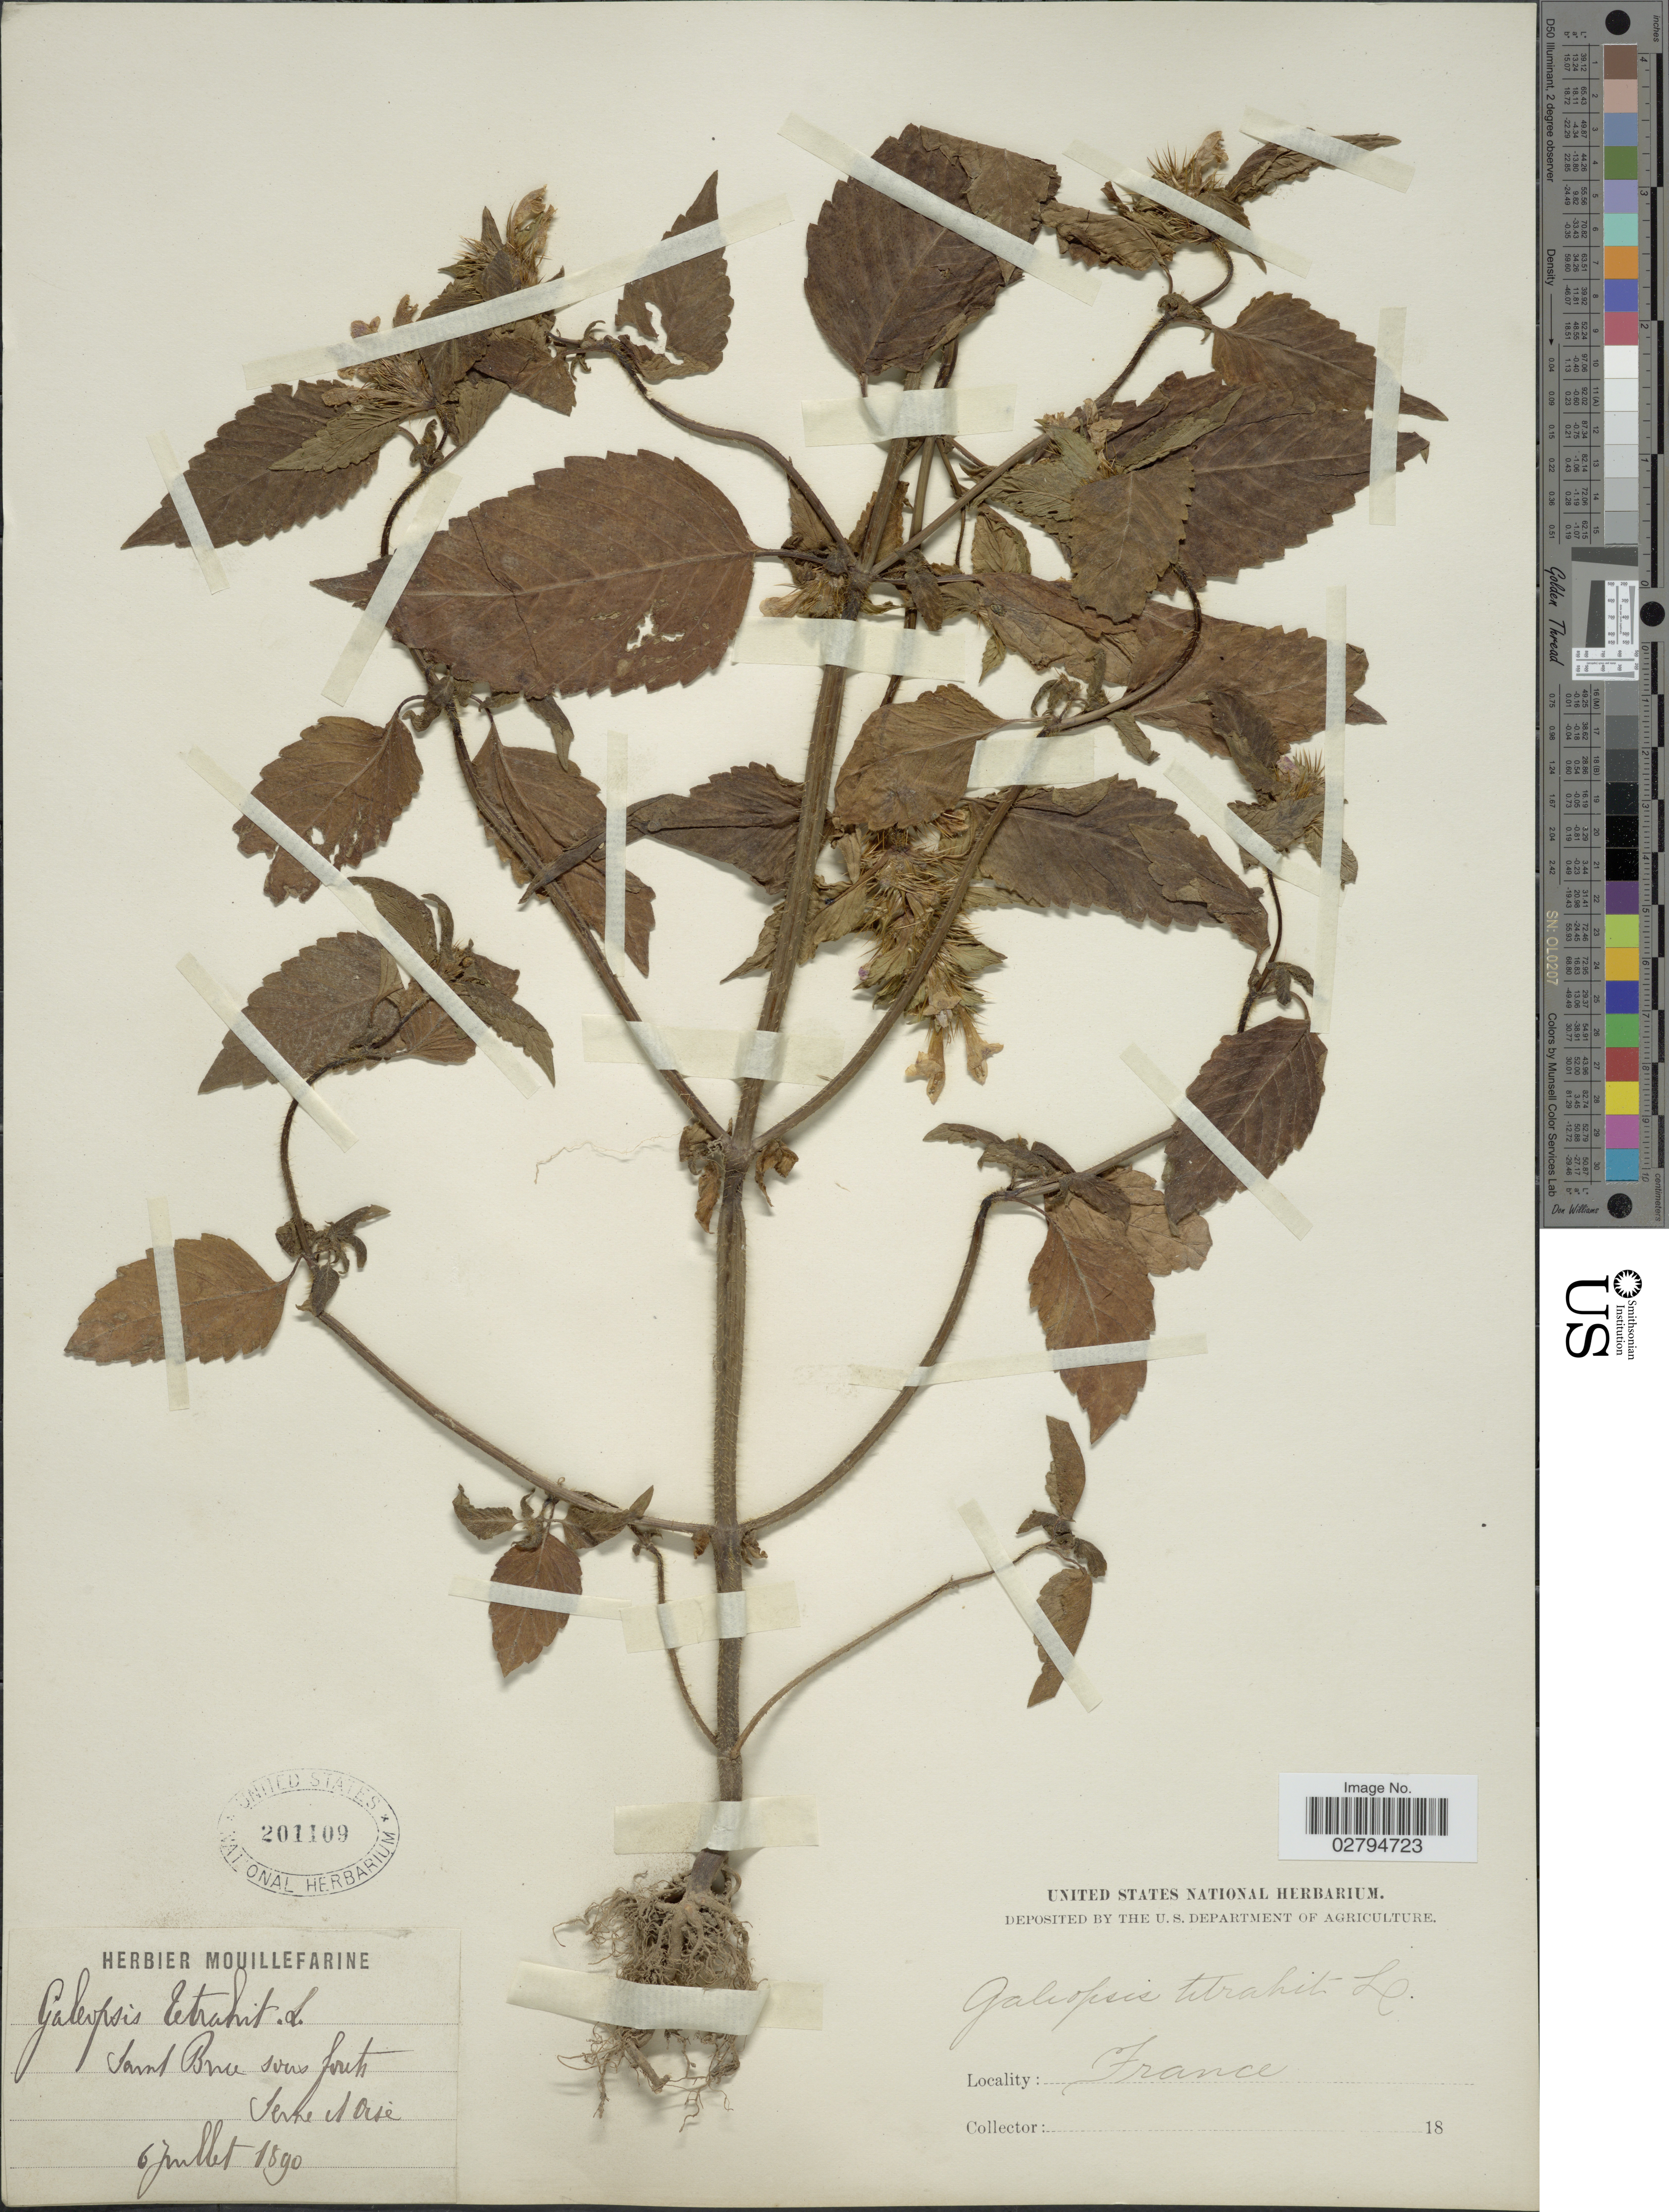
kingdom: Plantae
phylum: Tracheophyta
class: Magnoliopsida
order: Lamiales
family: Lamiaceae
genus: Galeopsis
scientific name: Galeopsis tetrahit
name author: L.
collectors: ex herb. Mouillefarine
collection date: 1890-07-06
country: France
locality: Sans Bruce sous foret Seine et Oise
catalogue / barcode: US 201109